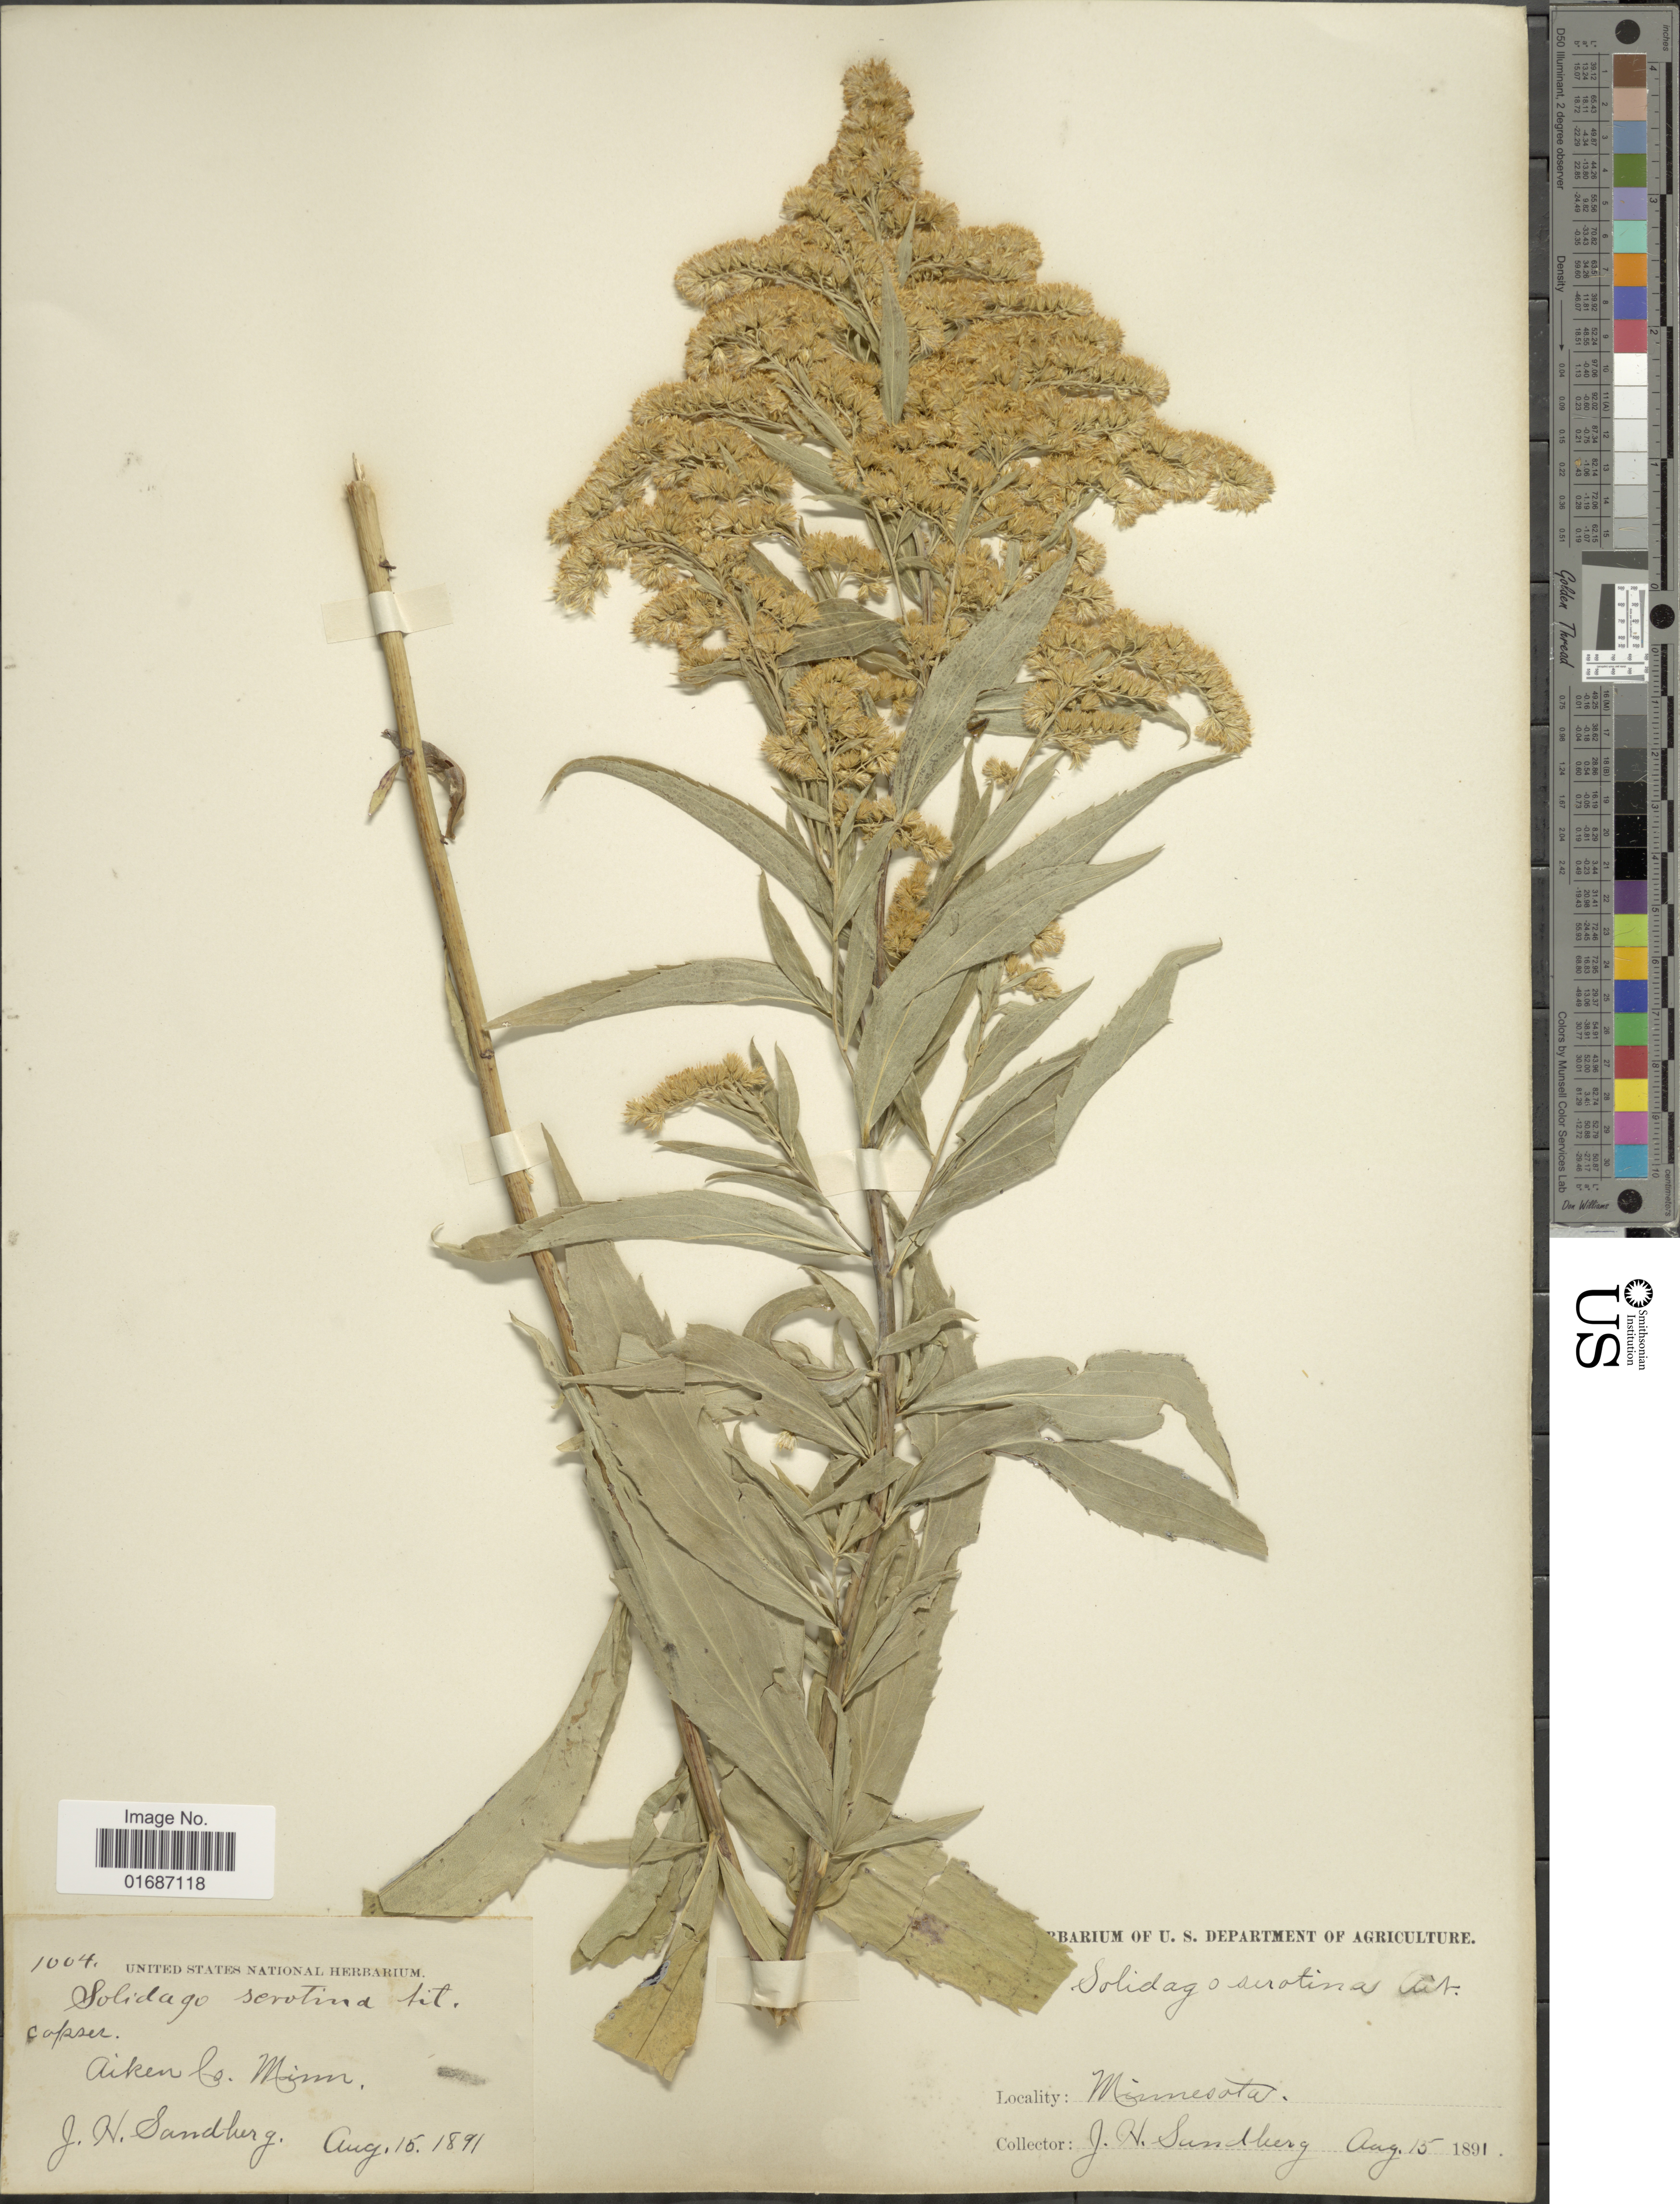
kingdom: Plantae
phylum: Tracheophyta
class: Magnoliopsida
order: Asterales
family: Asteraceae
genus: Solidago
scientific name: Solidago gigantea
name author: Aiton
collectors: J. H. Sandberg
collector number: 1004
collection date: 1891-08-15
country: United States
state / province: Minnesota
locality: Aiken Co.